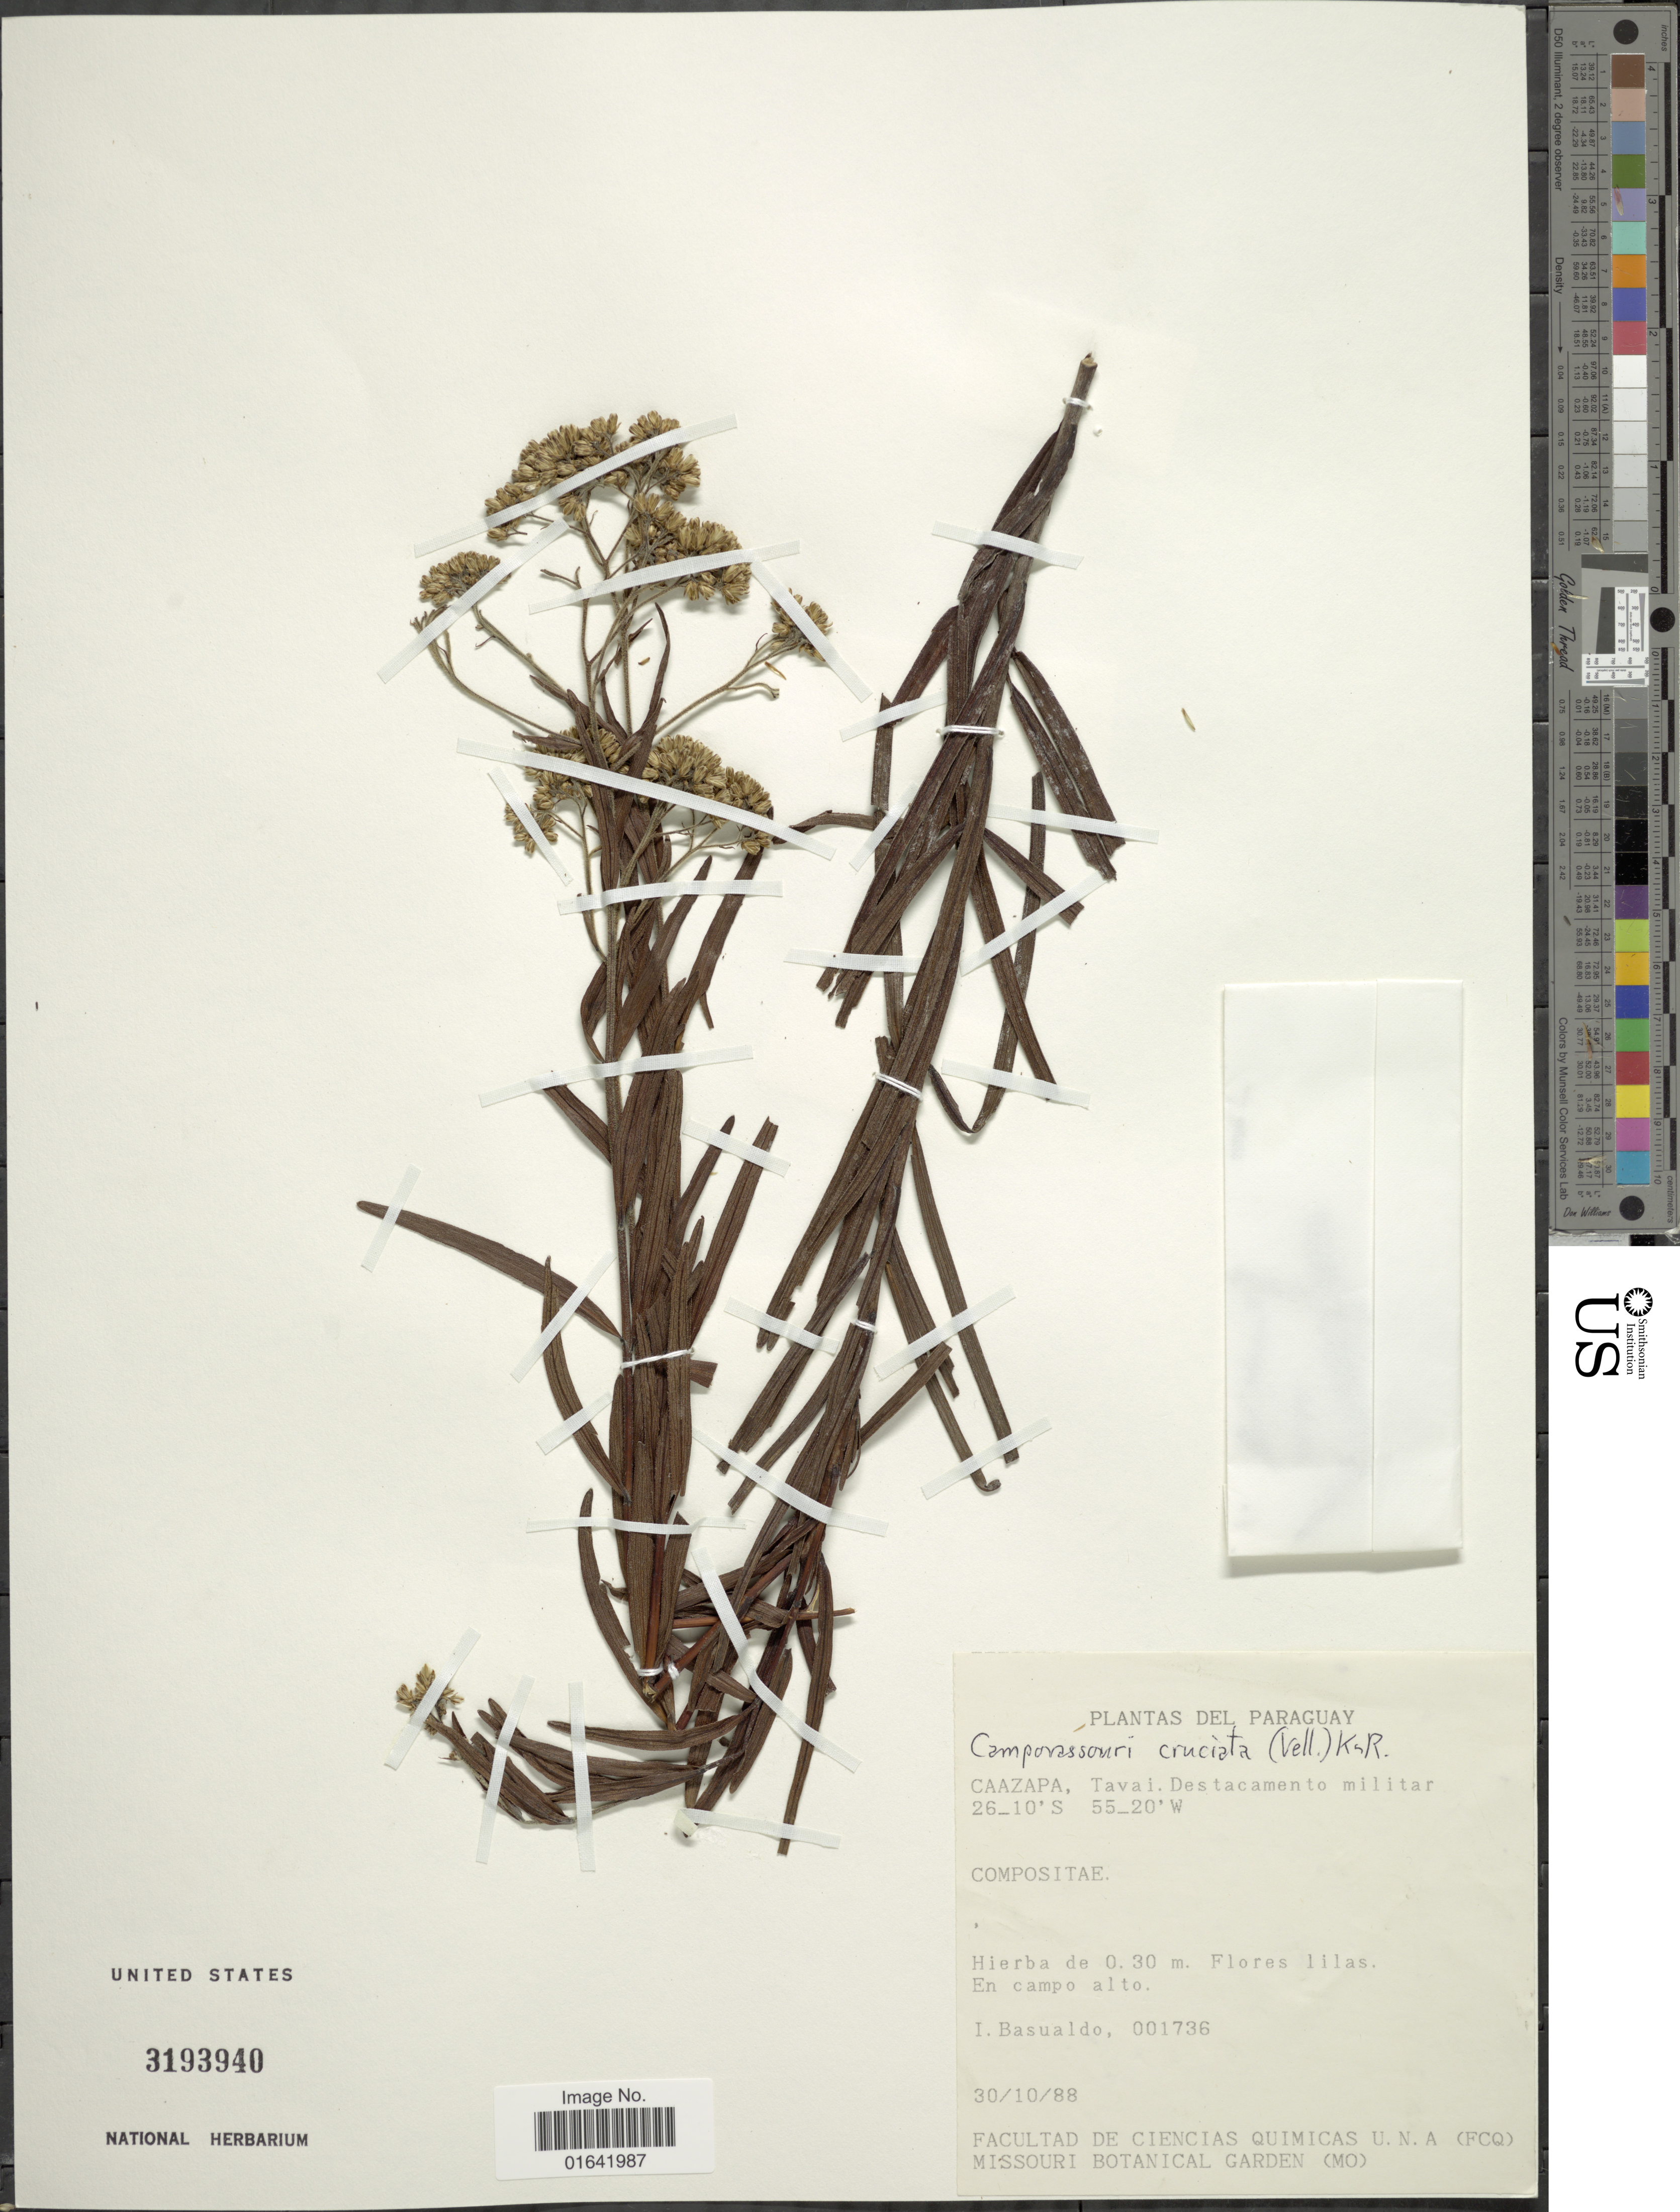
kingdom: Plantae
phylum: Tracheophyta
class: Magnoliopsida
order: Asterales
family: Asteraceae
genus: Campovassouria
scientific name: Campovassouria bupleurifolia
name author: (DC.) R.M. King & H. Rob.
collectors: I. Basualdo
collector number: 001736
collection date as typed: Transcribed d/m/y: 30/10/88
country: Paraguay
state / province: Caazapa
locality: Tavai, Destacamento militar, en campo alto.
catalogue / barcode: US 3193940